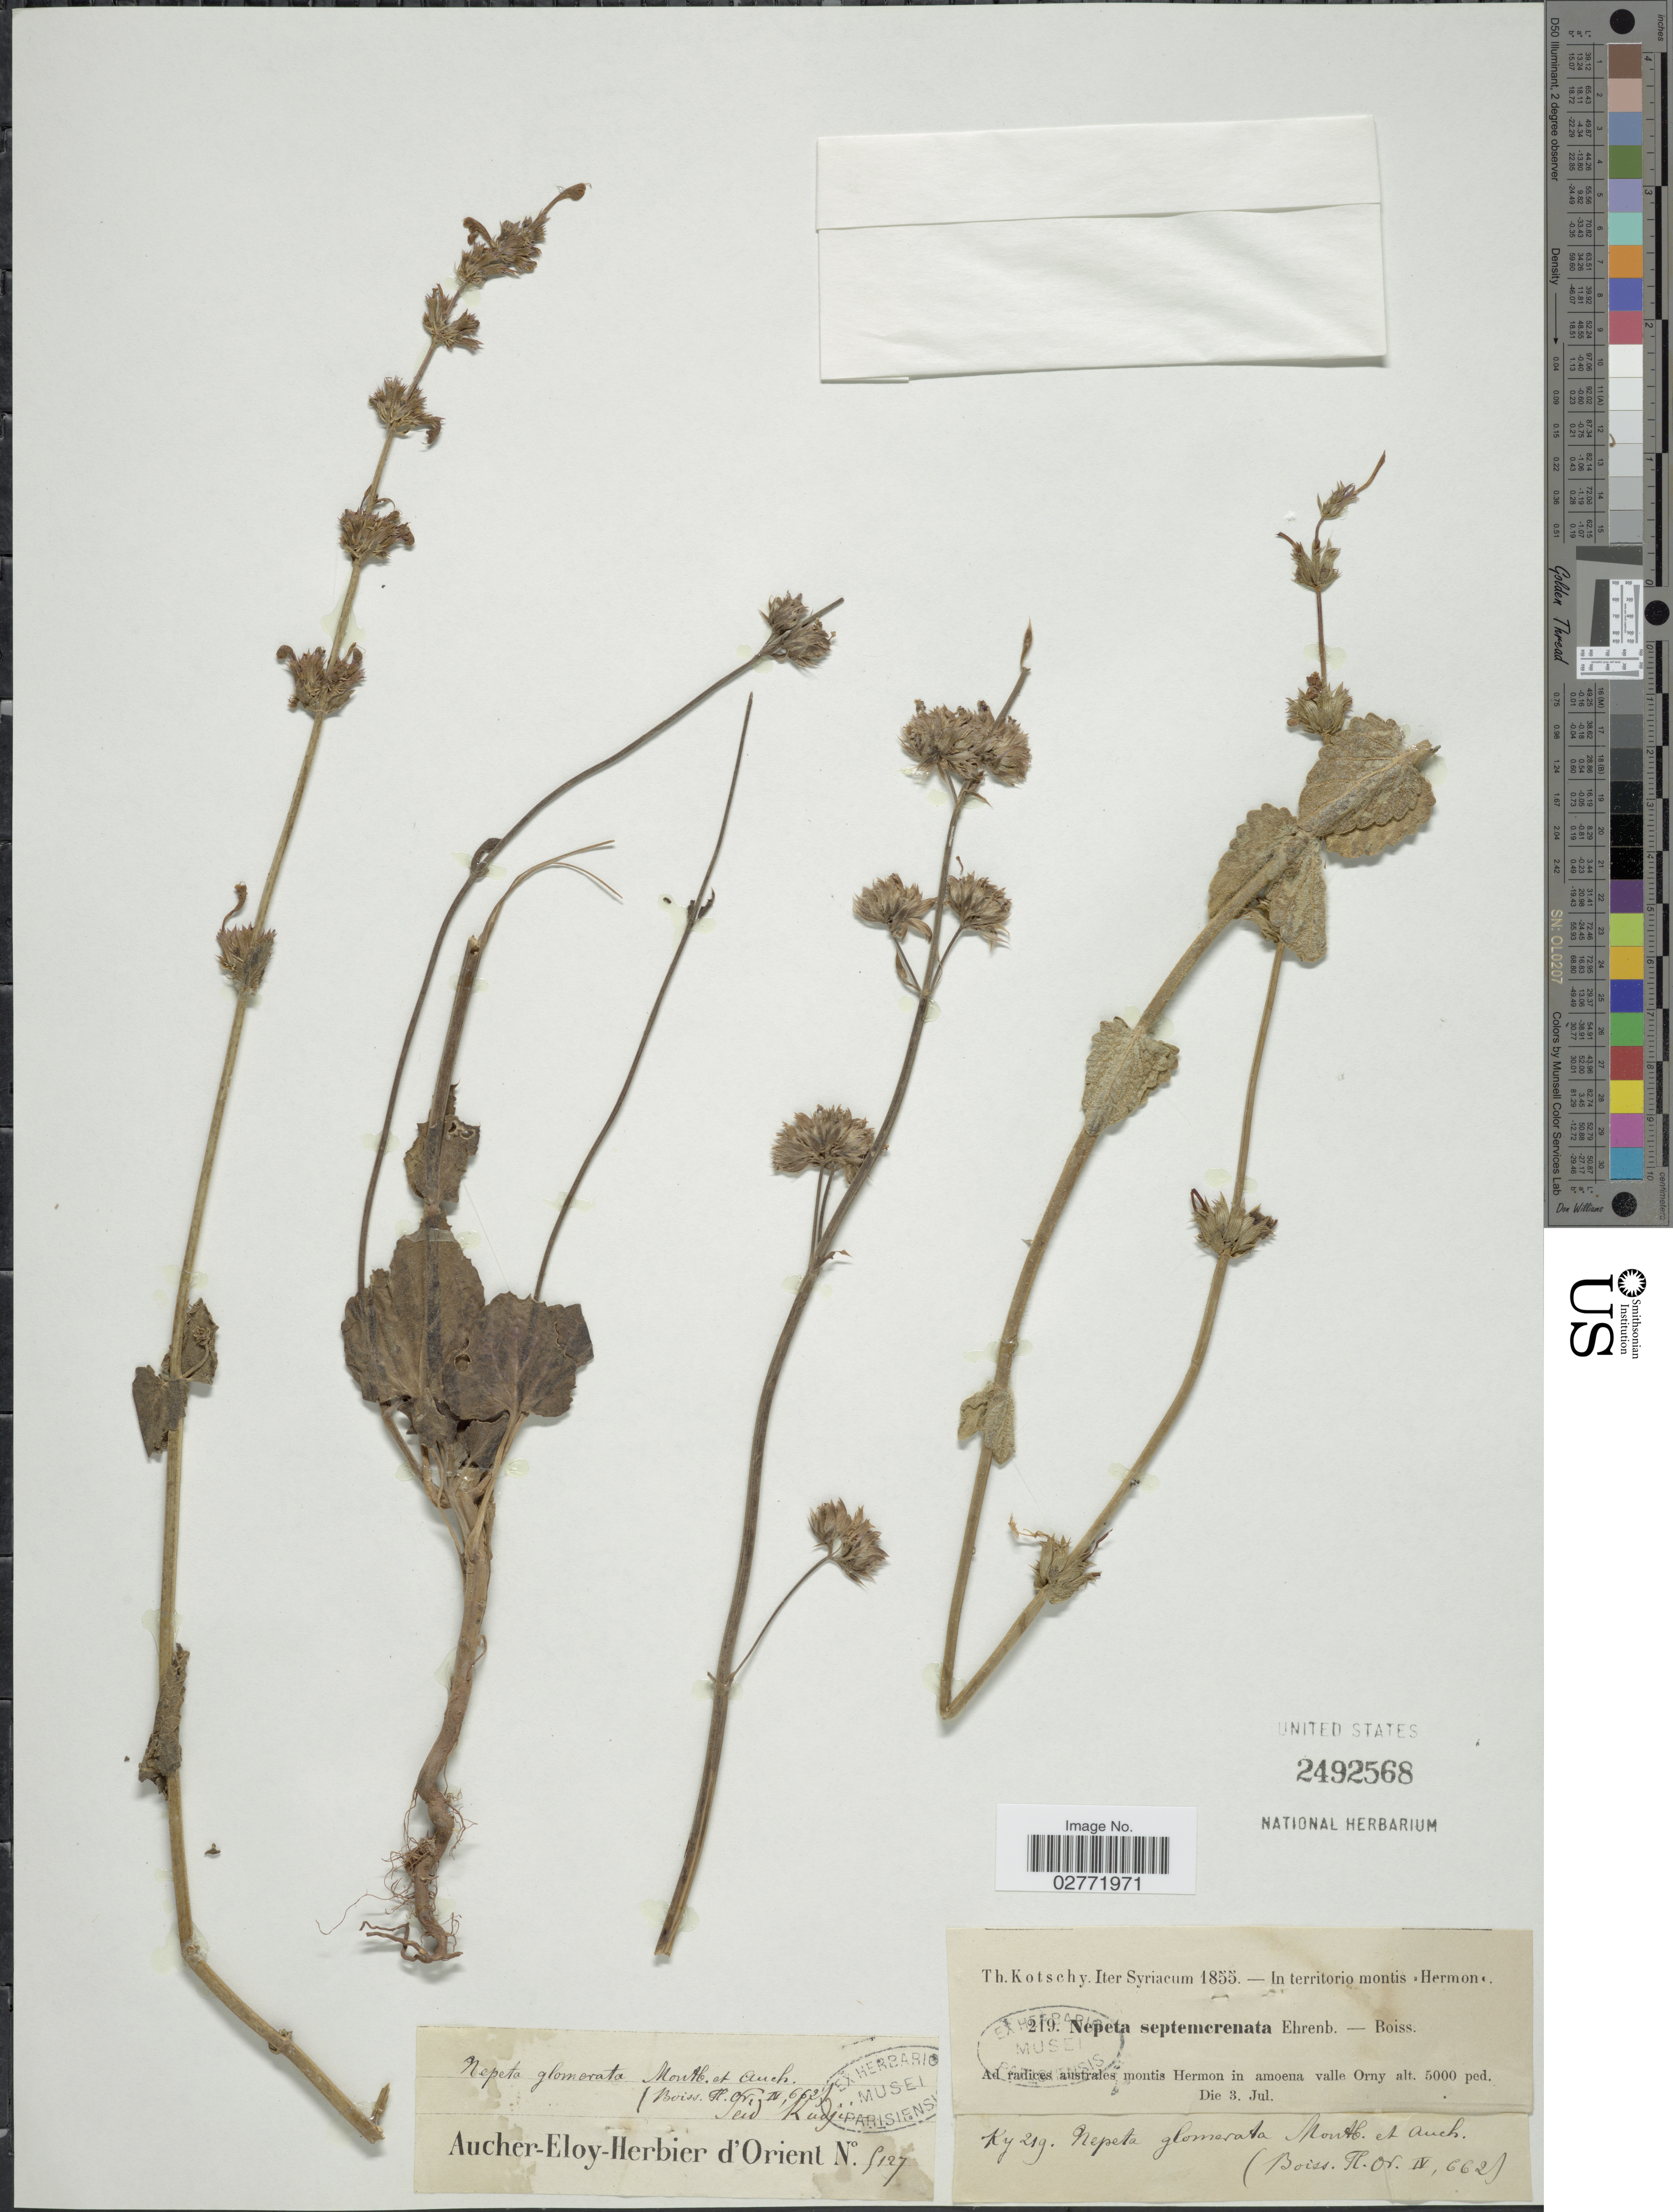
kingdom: Plantae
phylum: Tracheophyta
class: Magnoliopsida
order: Lamiales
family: Lamiaceae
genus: Nepeta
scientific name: Nepeta glomerata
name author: Montbret & Aucher ex Benth.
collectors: K. G. Kotschy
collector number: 219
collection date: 1855-07-03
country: Syria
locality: In territorio montis Hermon, Ad radices australes montis Hermon in amoena valle Orny.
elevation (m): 1524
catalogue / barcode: US 2492568